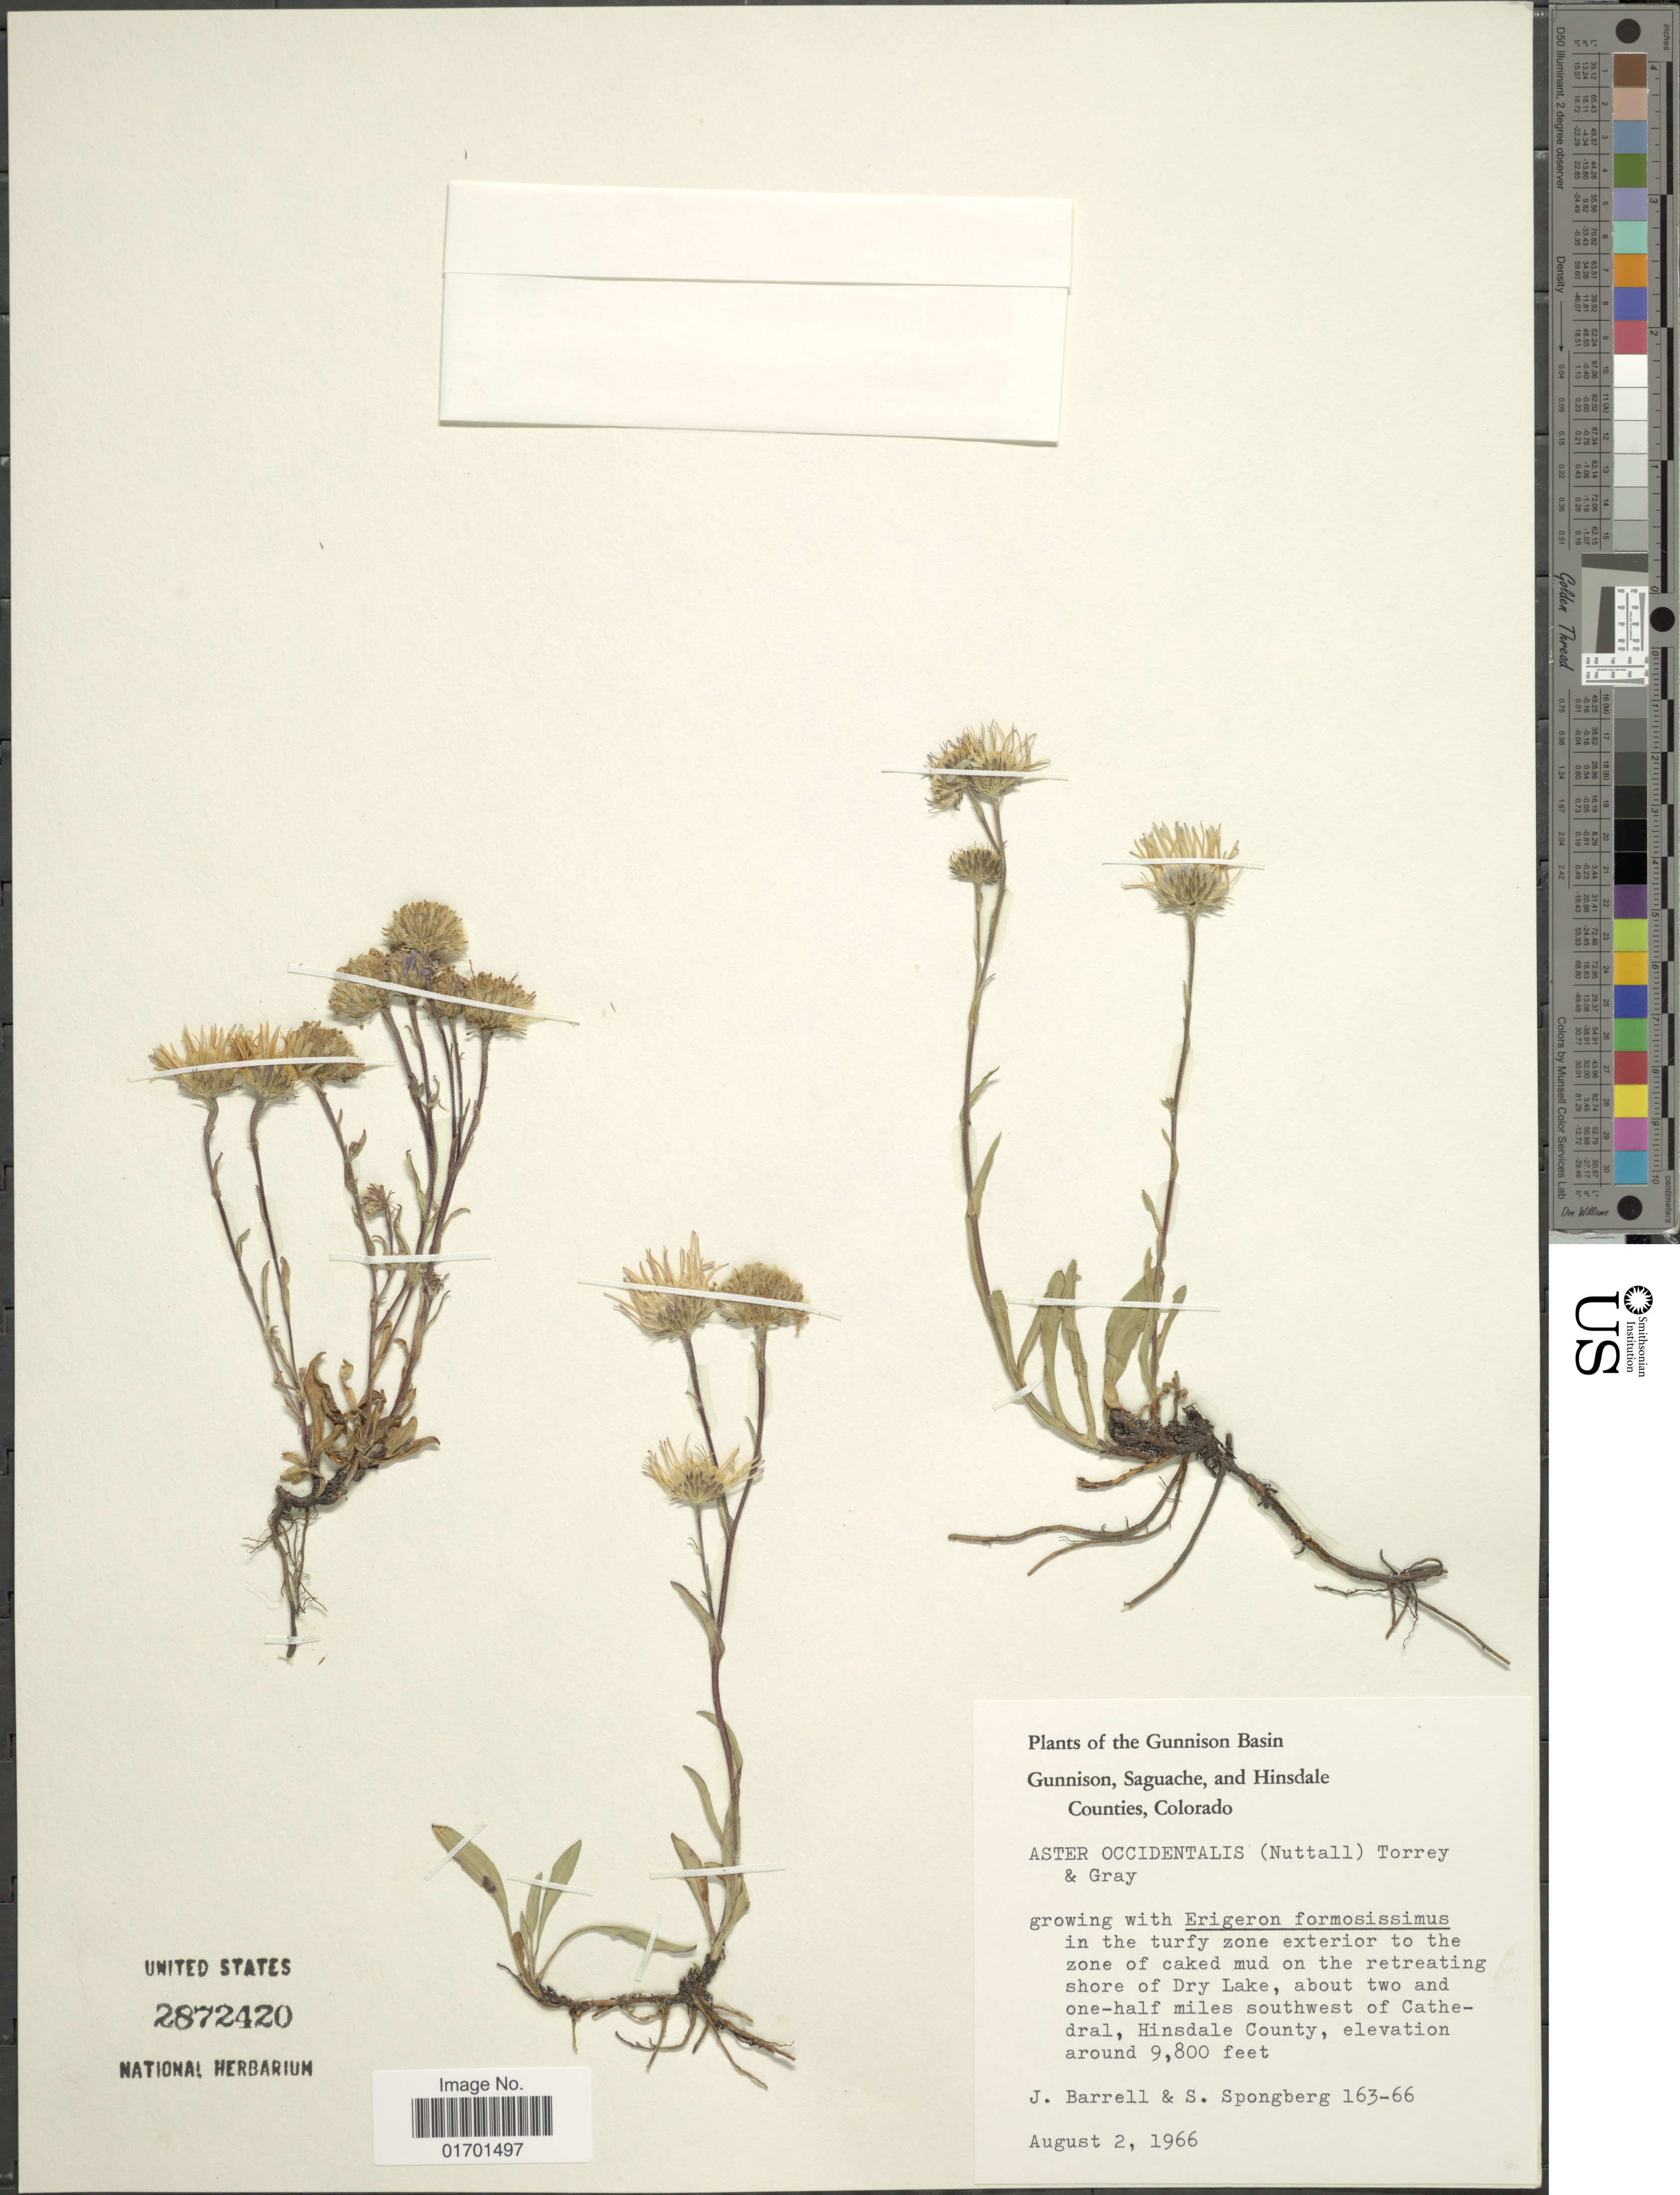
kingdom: Plantae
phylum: Tracheophyta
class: Magnoliopsida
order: Asterales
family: Asteraceae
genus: Symphyotrichum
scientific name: Symphyotrichum spathulatum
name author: (Lindl.) G.L. Nesom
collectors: J. Barrell & S. A.Spongberg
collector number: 163-66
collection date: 1966-08-02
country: United States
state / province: Colorado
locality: Gunnison Basin, Gunnison, Saguache, and Hinsdale Counties, in the turfy zone exterior to the zone of caked mud on the retreating shore of Dry Lake, about two and one-half miles southwest of Cathedral, Hinsdale County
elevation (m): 2987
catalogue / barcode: US 2872420